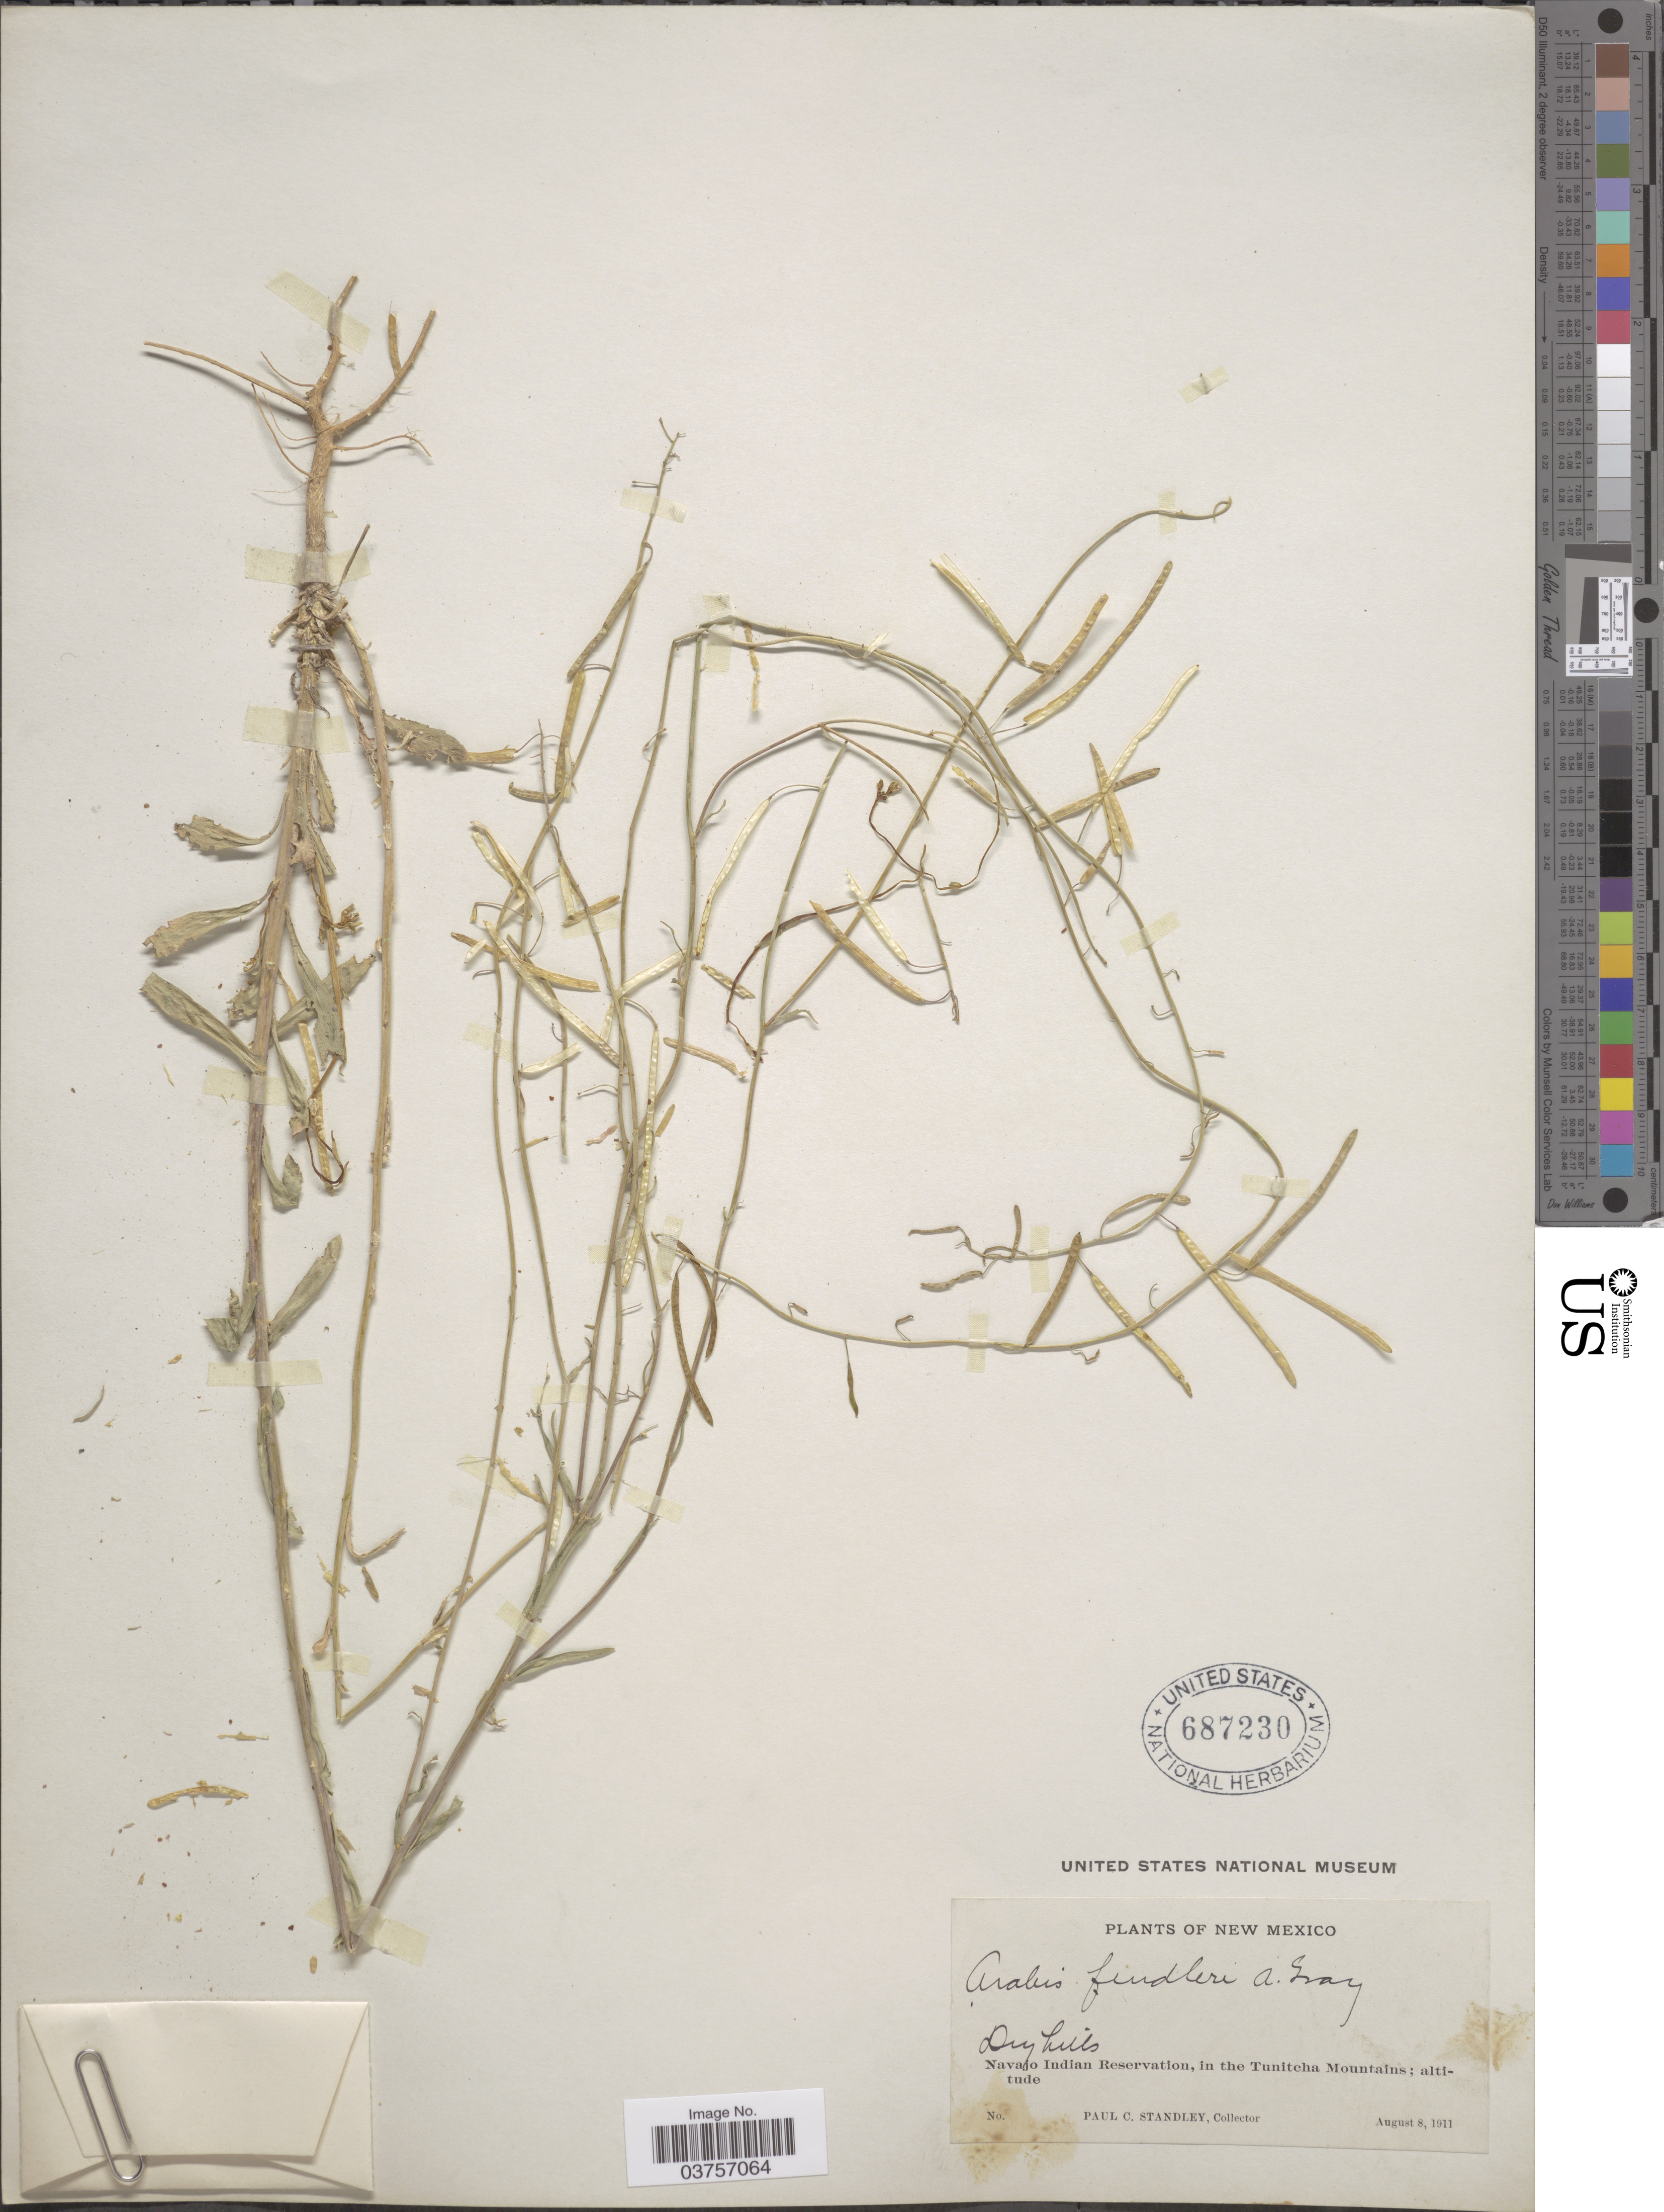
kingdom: Plantae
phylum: Tracheophyta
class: Magnoliopsida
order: Brassicales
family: Brassicaceae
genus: Arabis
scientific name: Arabis fendleri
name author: (S. Watson) Greene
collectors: P. C. Standley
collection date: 1911-08-08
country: United States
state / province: New Mexico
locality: Navajo Indian Reservation, in the Tunitcha Mountains.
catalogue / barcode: US 687230